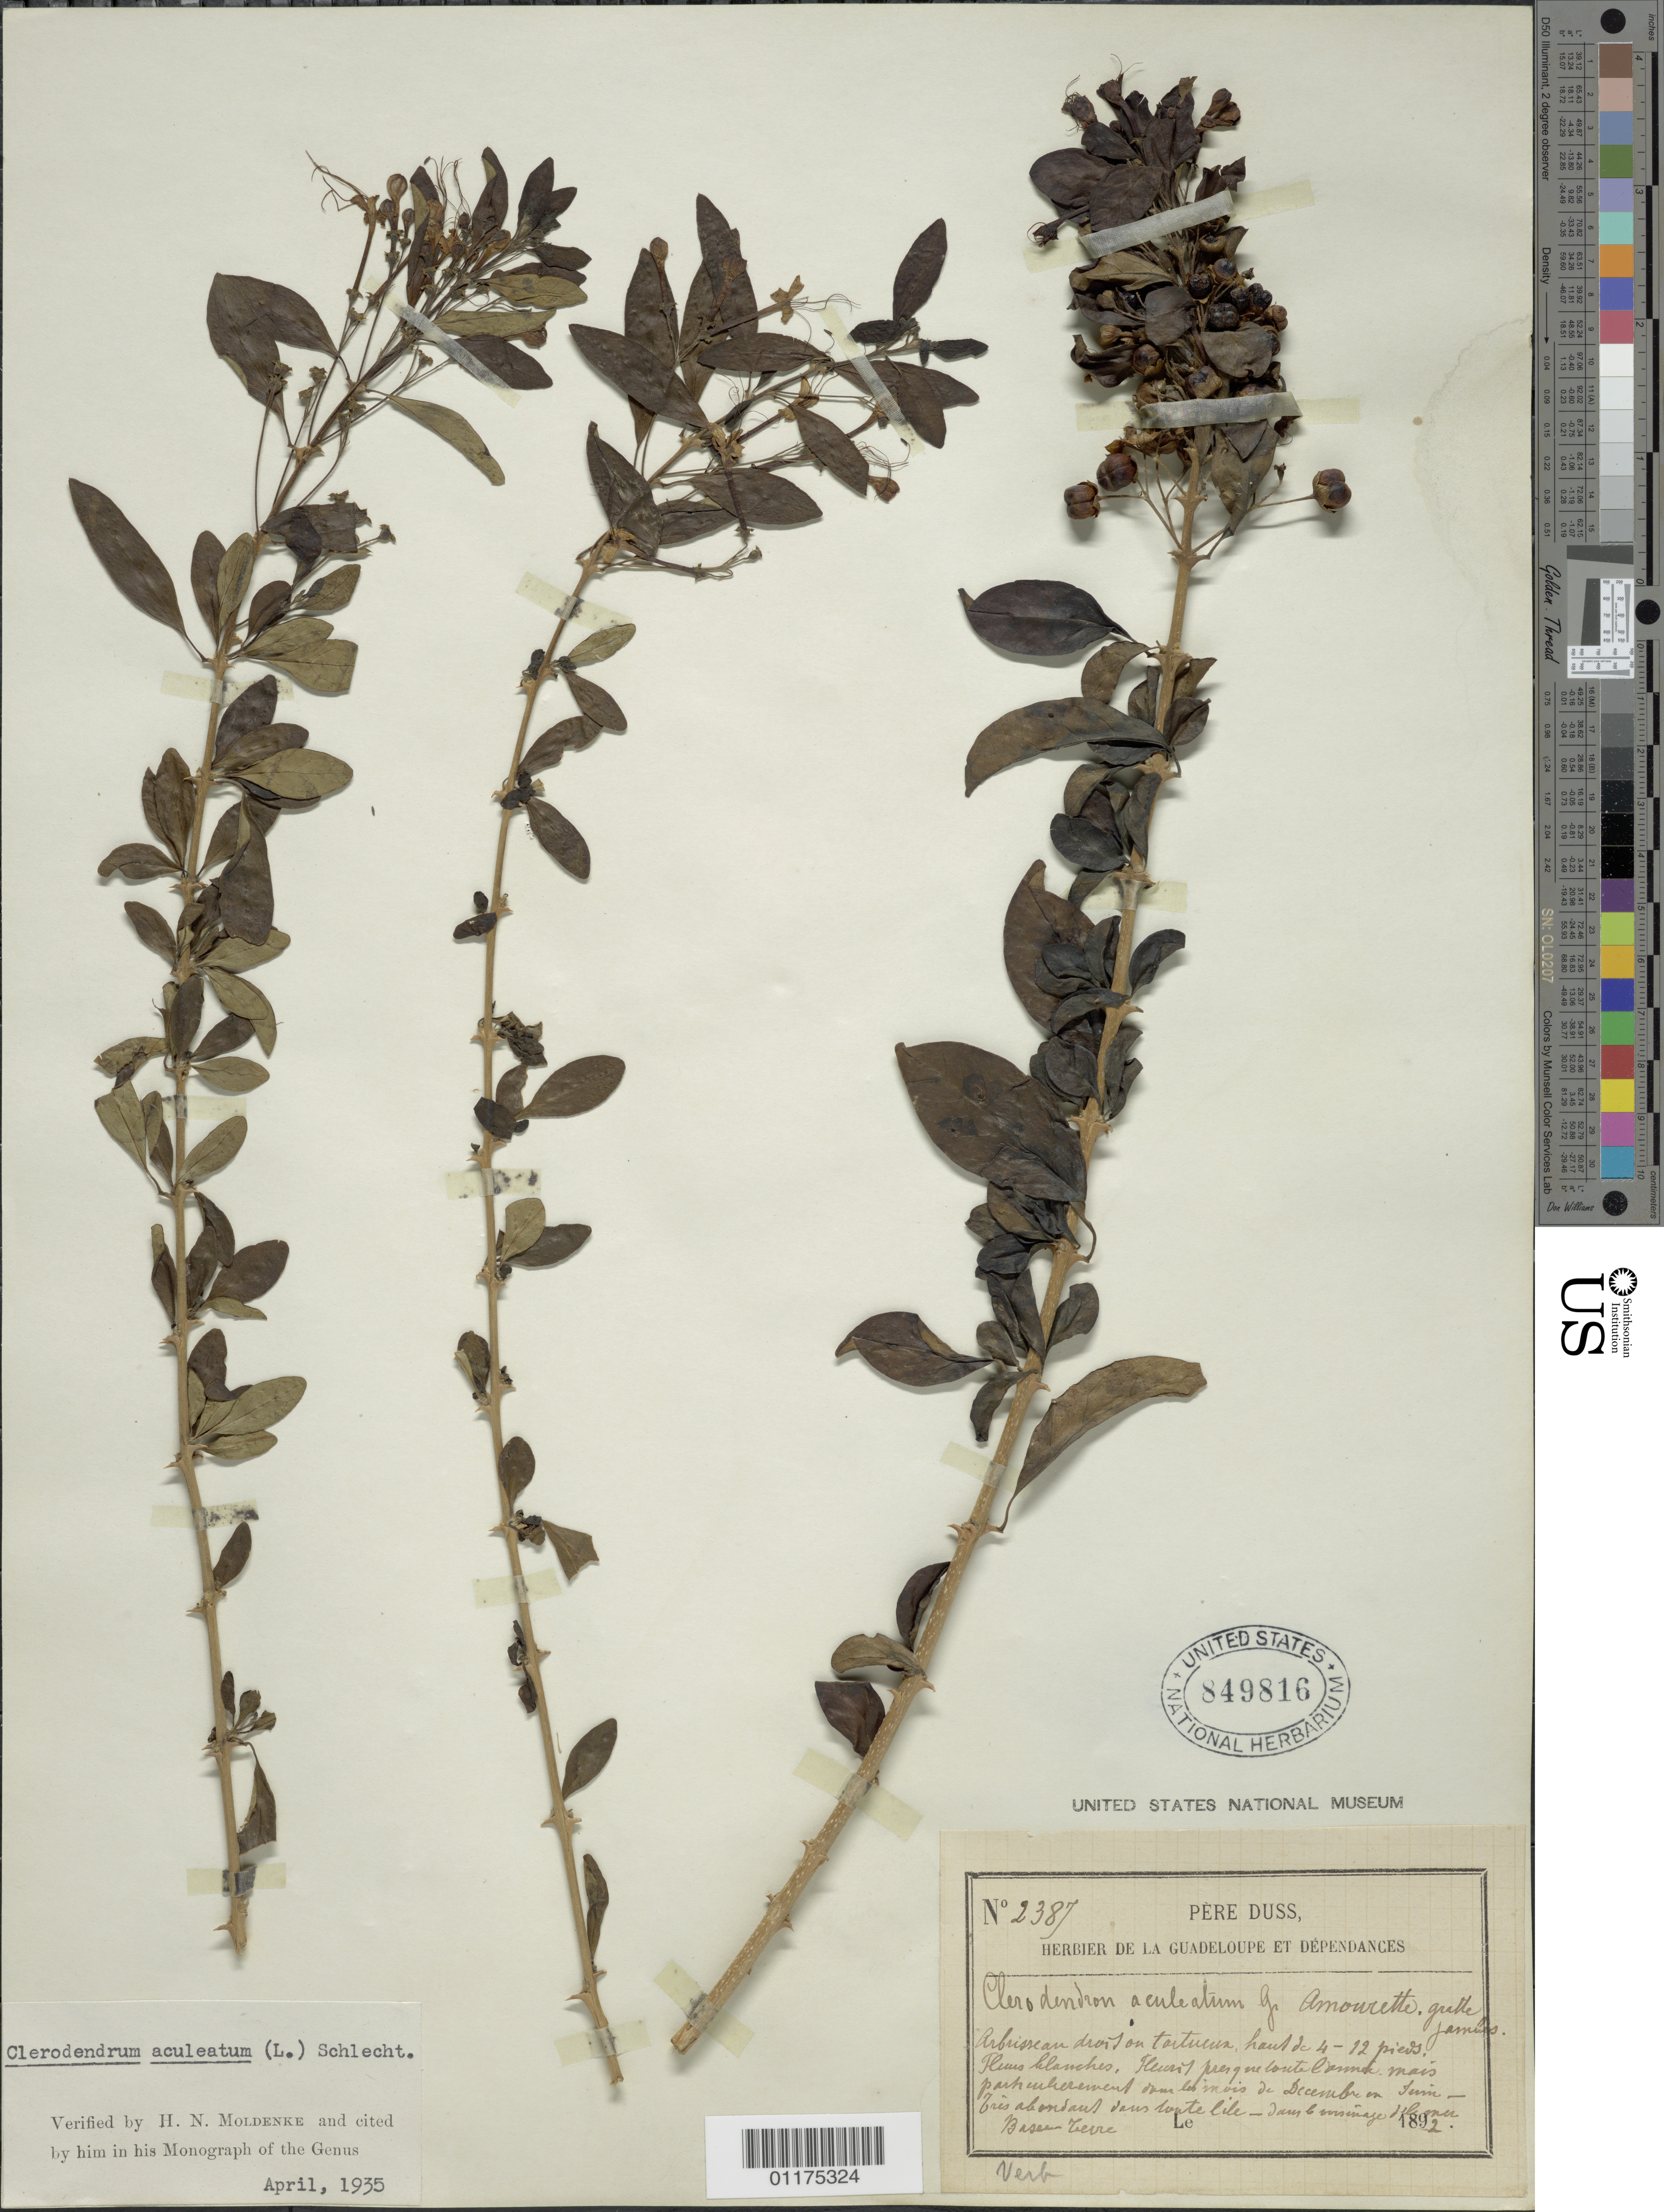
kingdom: Plantae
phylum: Tracheophyta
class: Magnoliopsida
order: Lamiales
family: Lamiaceae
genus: Clerodendrum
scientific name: Clerodendrum aculeatum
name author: (L.) Schltdl.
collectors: Père Duss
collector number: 2387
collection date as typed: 1892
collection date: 1892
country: Guadeloupe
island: Basse-Terre I.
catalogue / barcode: US 849816